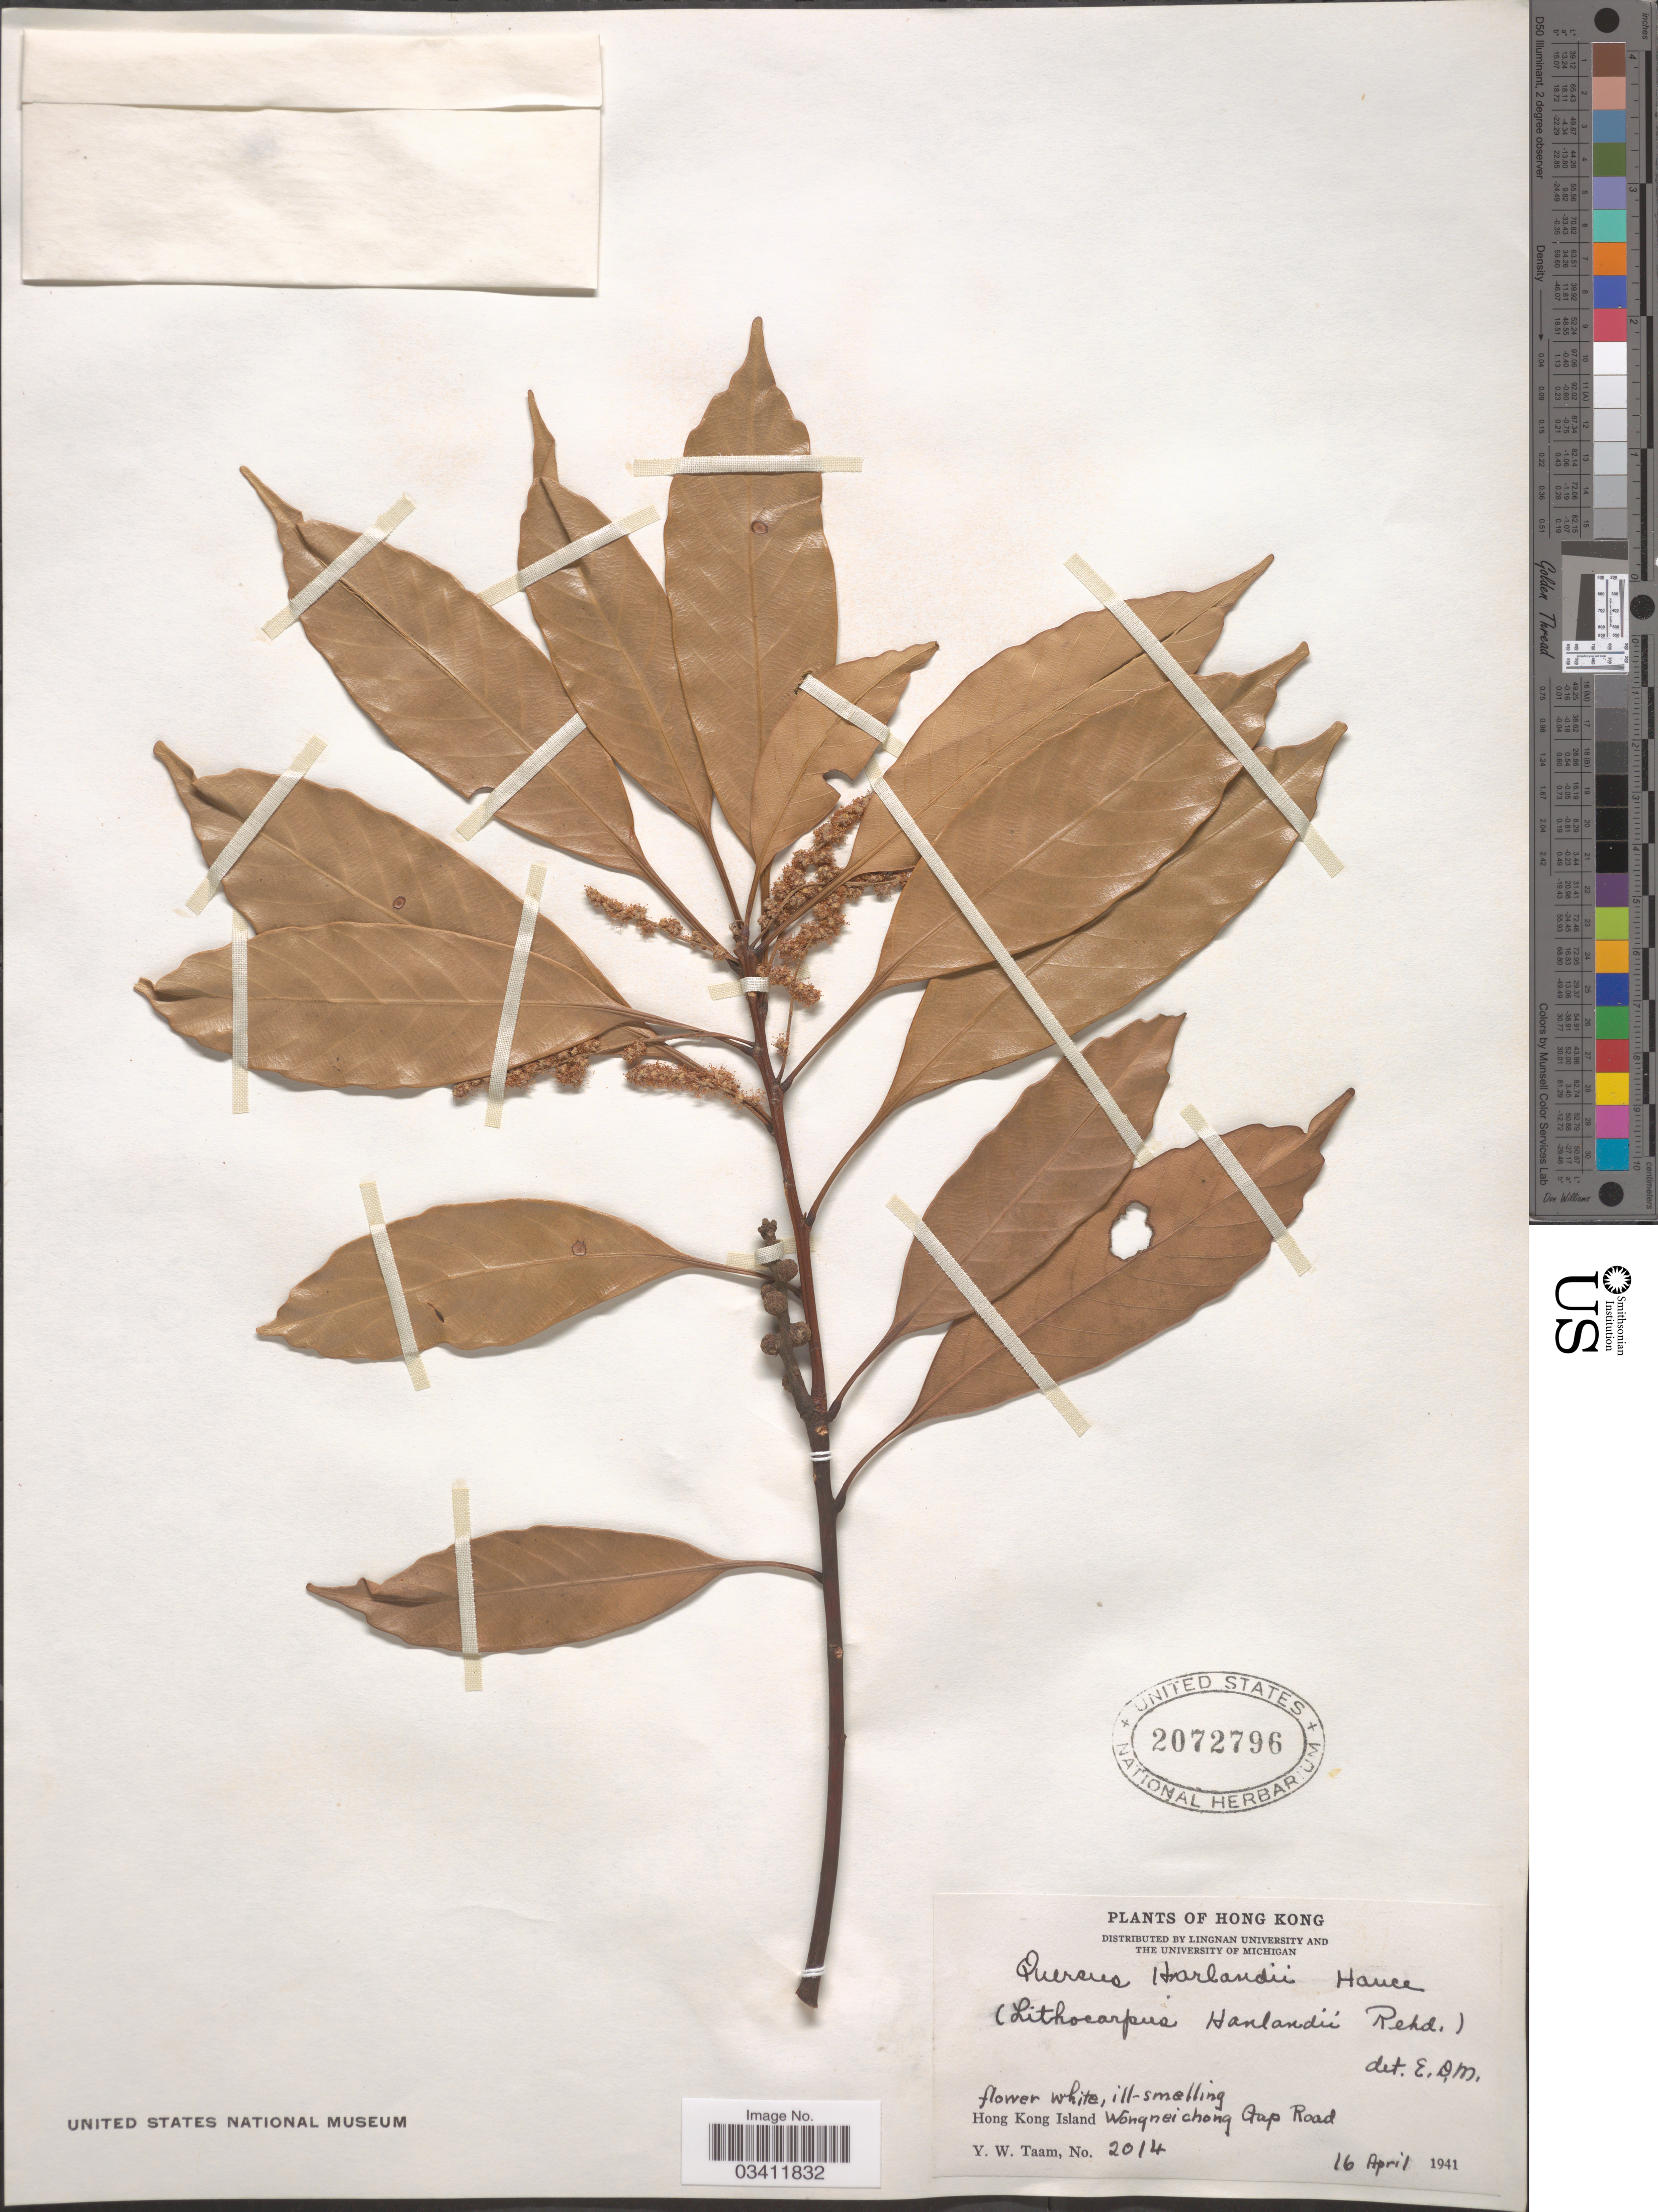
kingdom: Plantae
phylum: Tracheophyta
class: Magnoliopsida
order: Fagales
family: Fagaceae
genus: Quercus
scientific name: Quercus harlandii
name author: Hance ex Walp.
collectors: Y. W. Taam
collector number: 2014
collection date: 1941-04-16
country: China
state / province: Hong Kong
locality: Hong Kong Island Wongneichong Gap Road.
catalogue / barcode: US 2072796